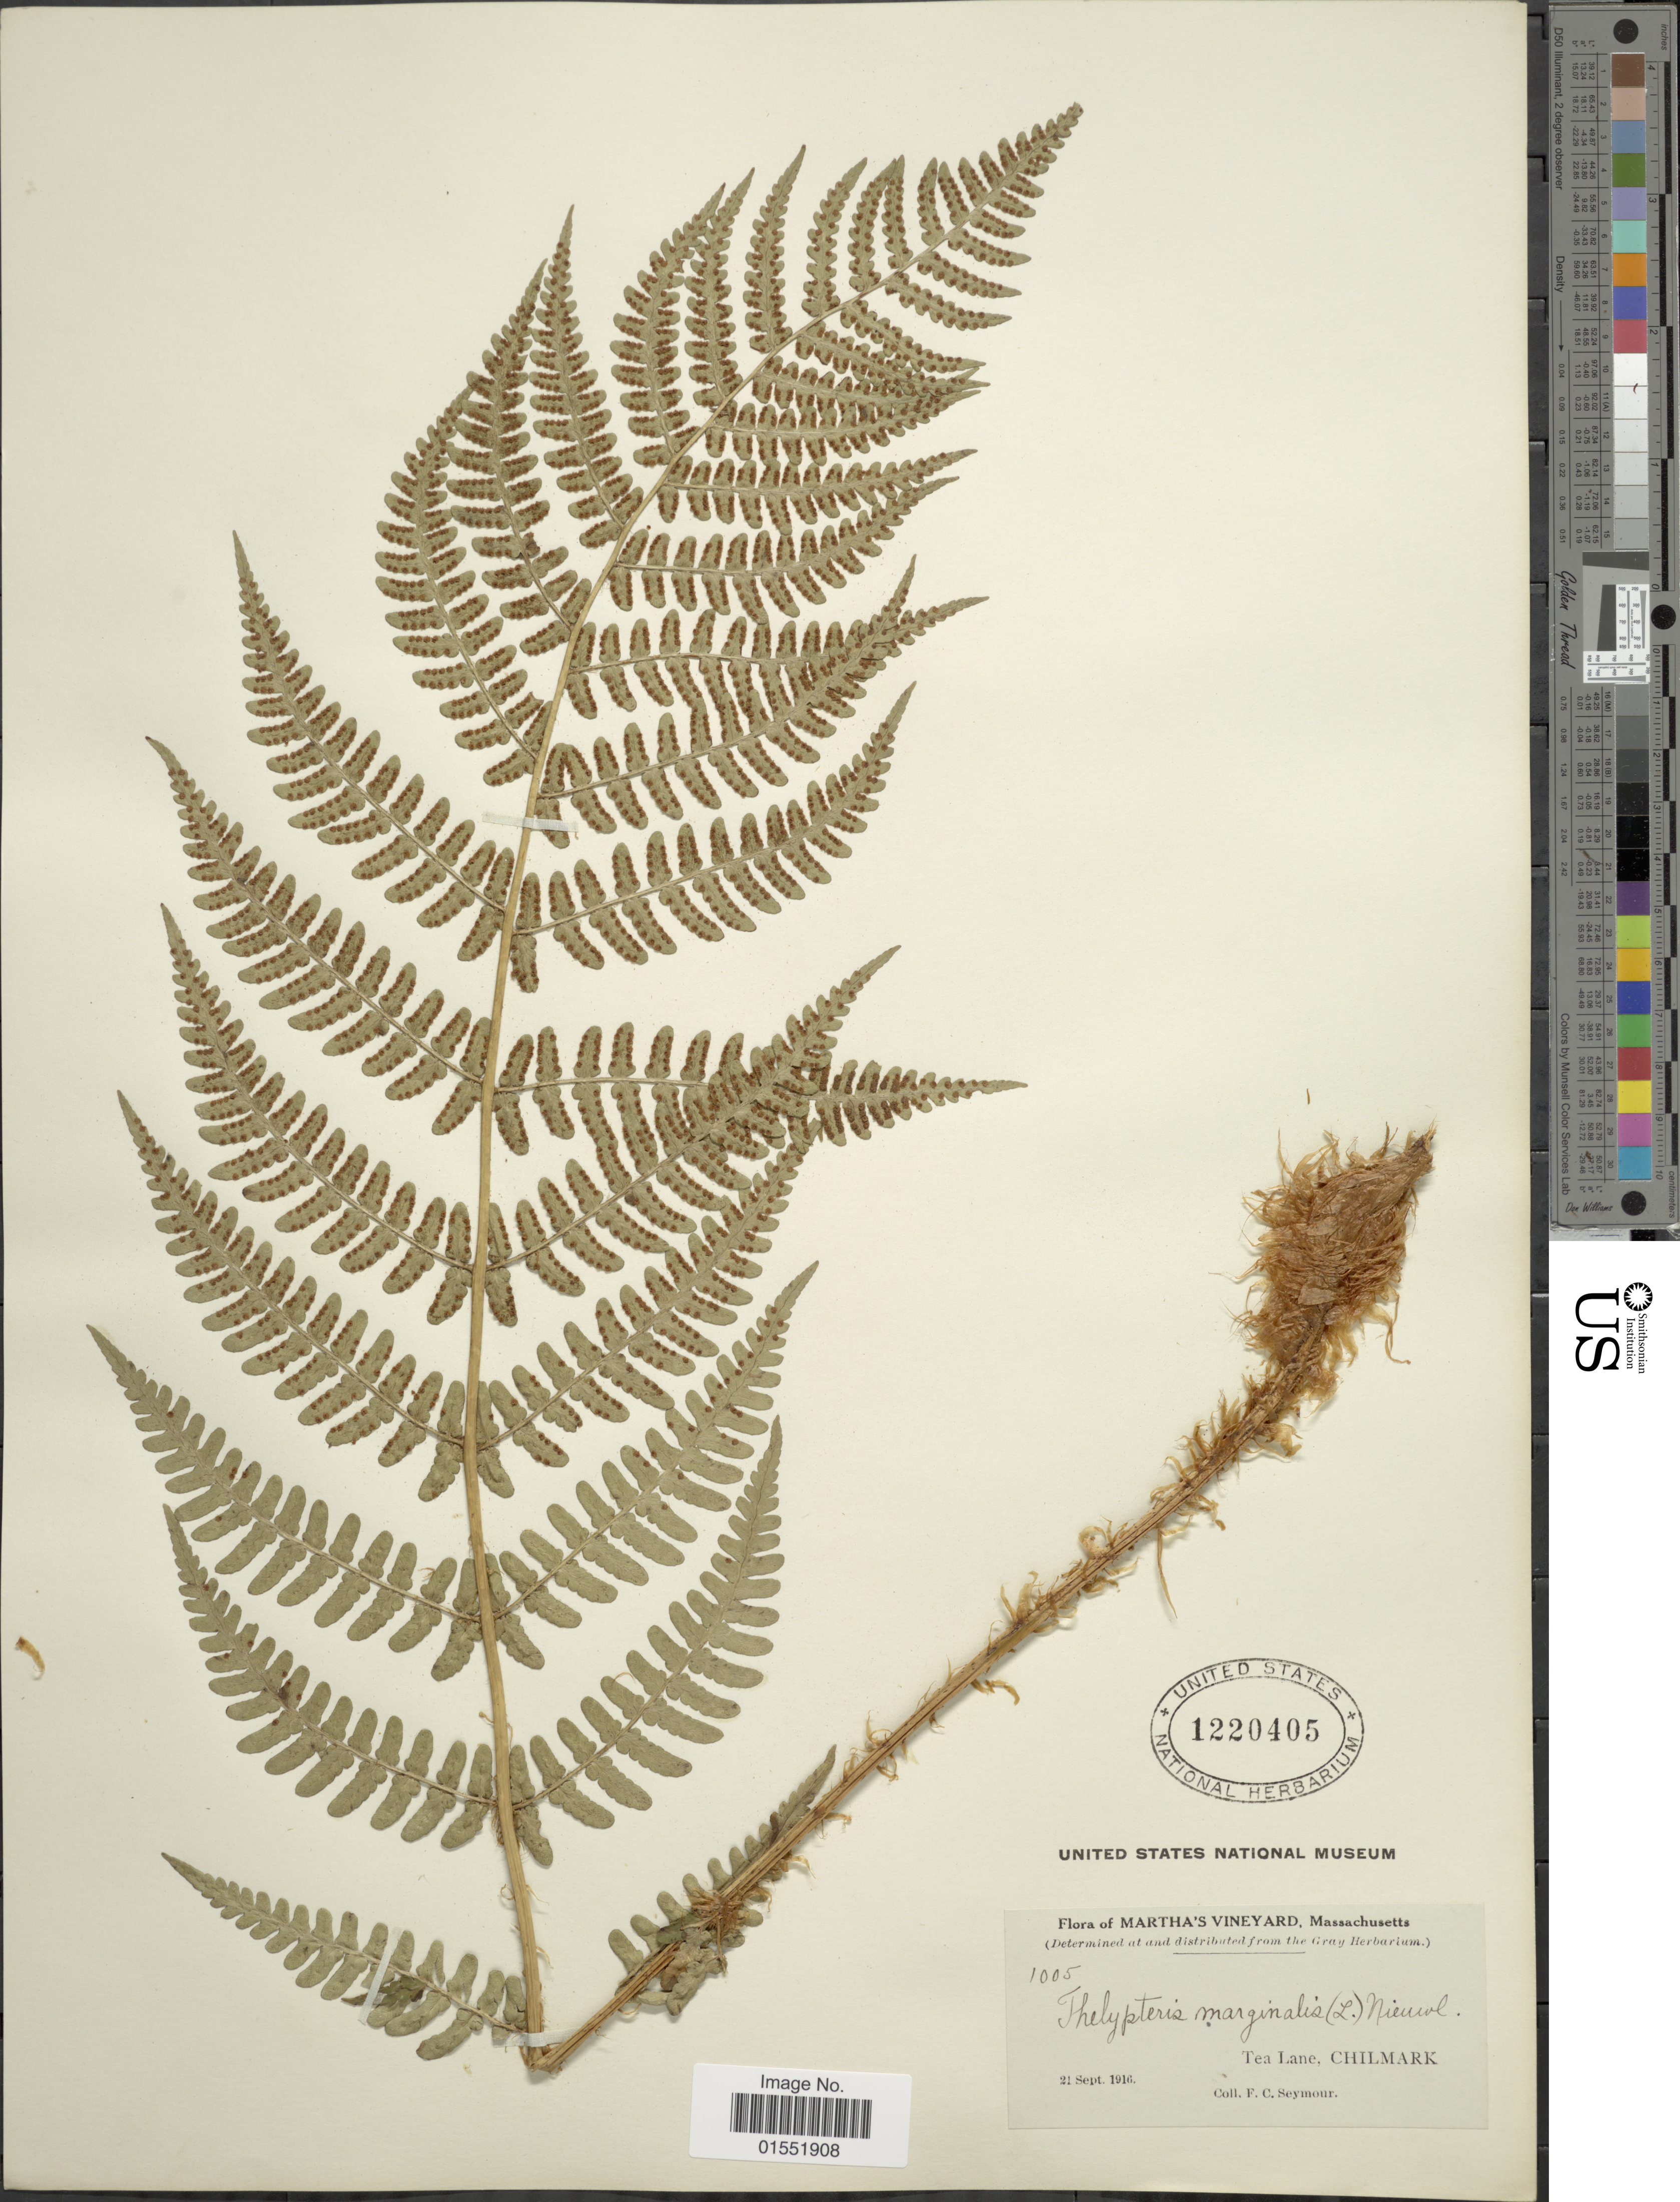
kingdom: Plantae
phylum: Tracheophyta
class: Polypodiopsida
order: Polypodiales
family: Dryopteridaceae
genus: Dryopteris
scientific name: Dryopteris marginalis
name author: (L.) A. Gray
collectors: F. C. Seymour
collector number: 1005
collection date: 1916-09-21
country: United States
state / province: Massachusetts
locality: Martha's Vineyard. Tea Lane, Chilmark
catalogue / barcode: US 1220405